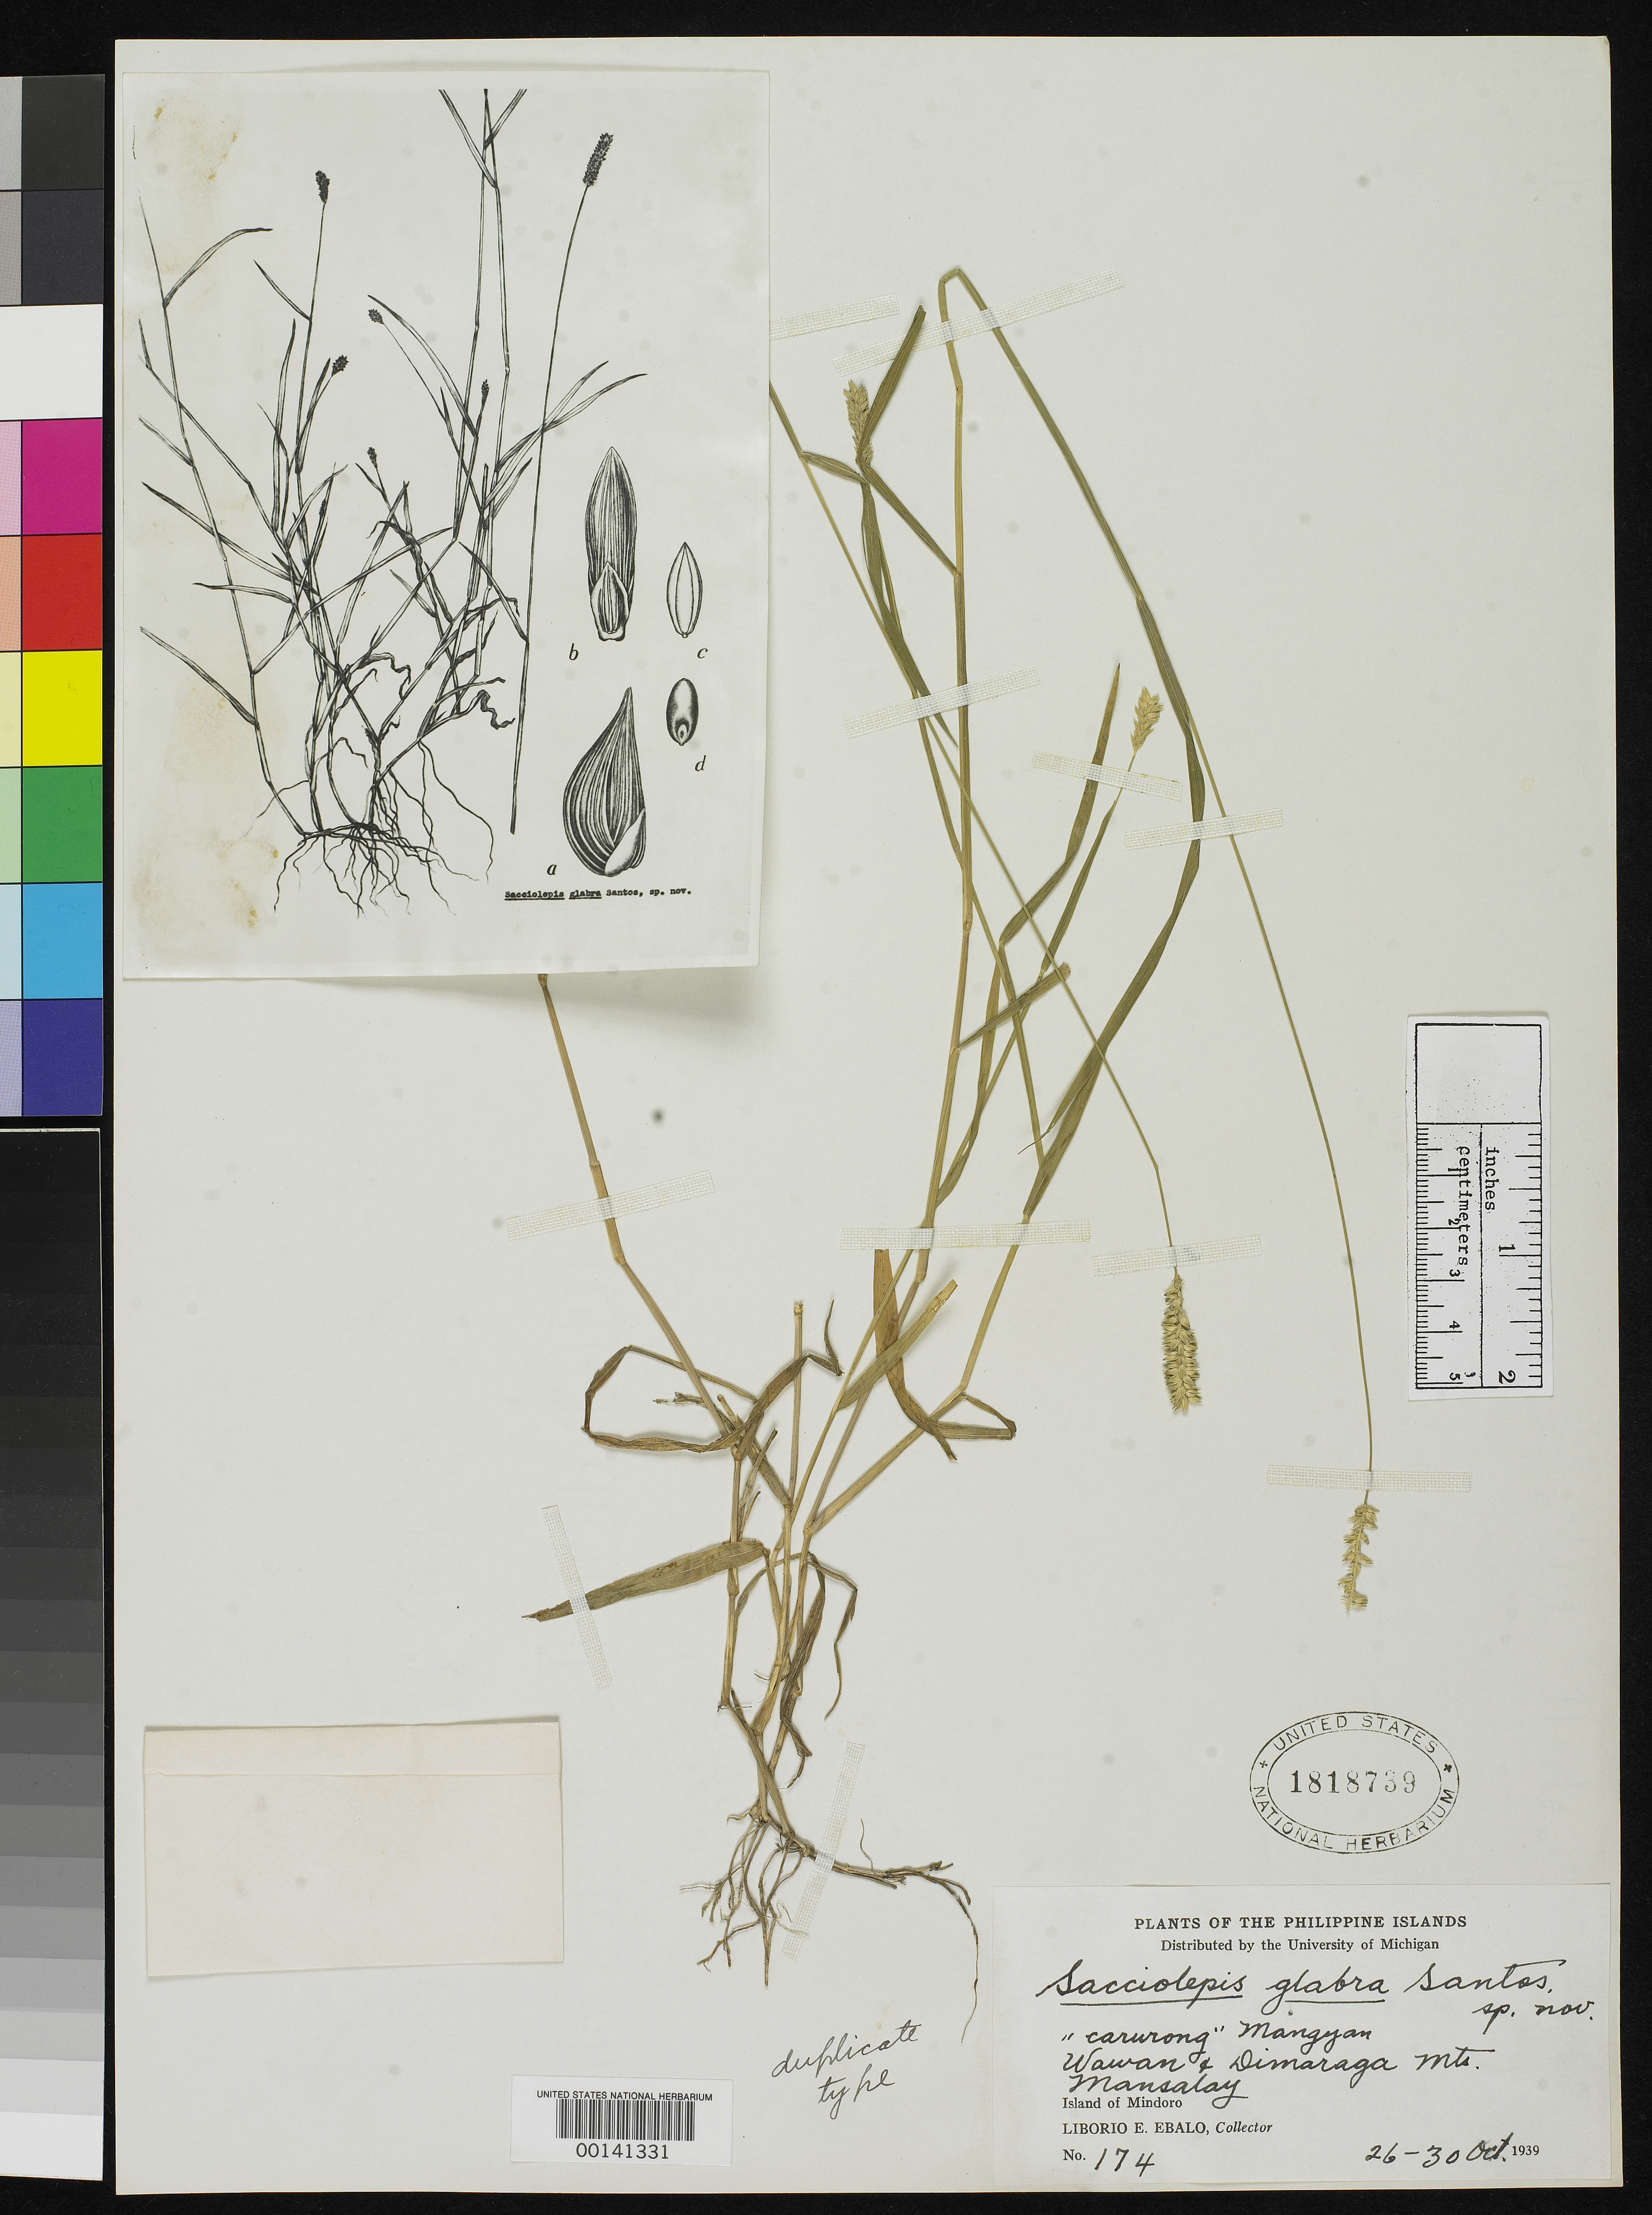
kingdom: Plantae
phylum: Tracheophyta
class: Liliopsida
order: Poales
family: Poaceae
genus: Sacciolepis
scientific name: Sacciolepis glabra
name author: Santos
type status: Isotype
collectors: L. Ebalo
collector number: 174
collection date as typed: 26 Oct 1939 to 30 Oct 1939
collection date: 1939-10-26/1939-10-30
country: Philippines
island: Mindoro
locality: Masalay, Wawan & Dimaraga Mts.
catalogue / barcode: US 1818739